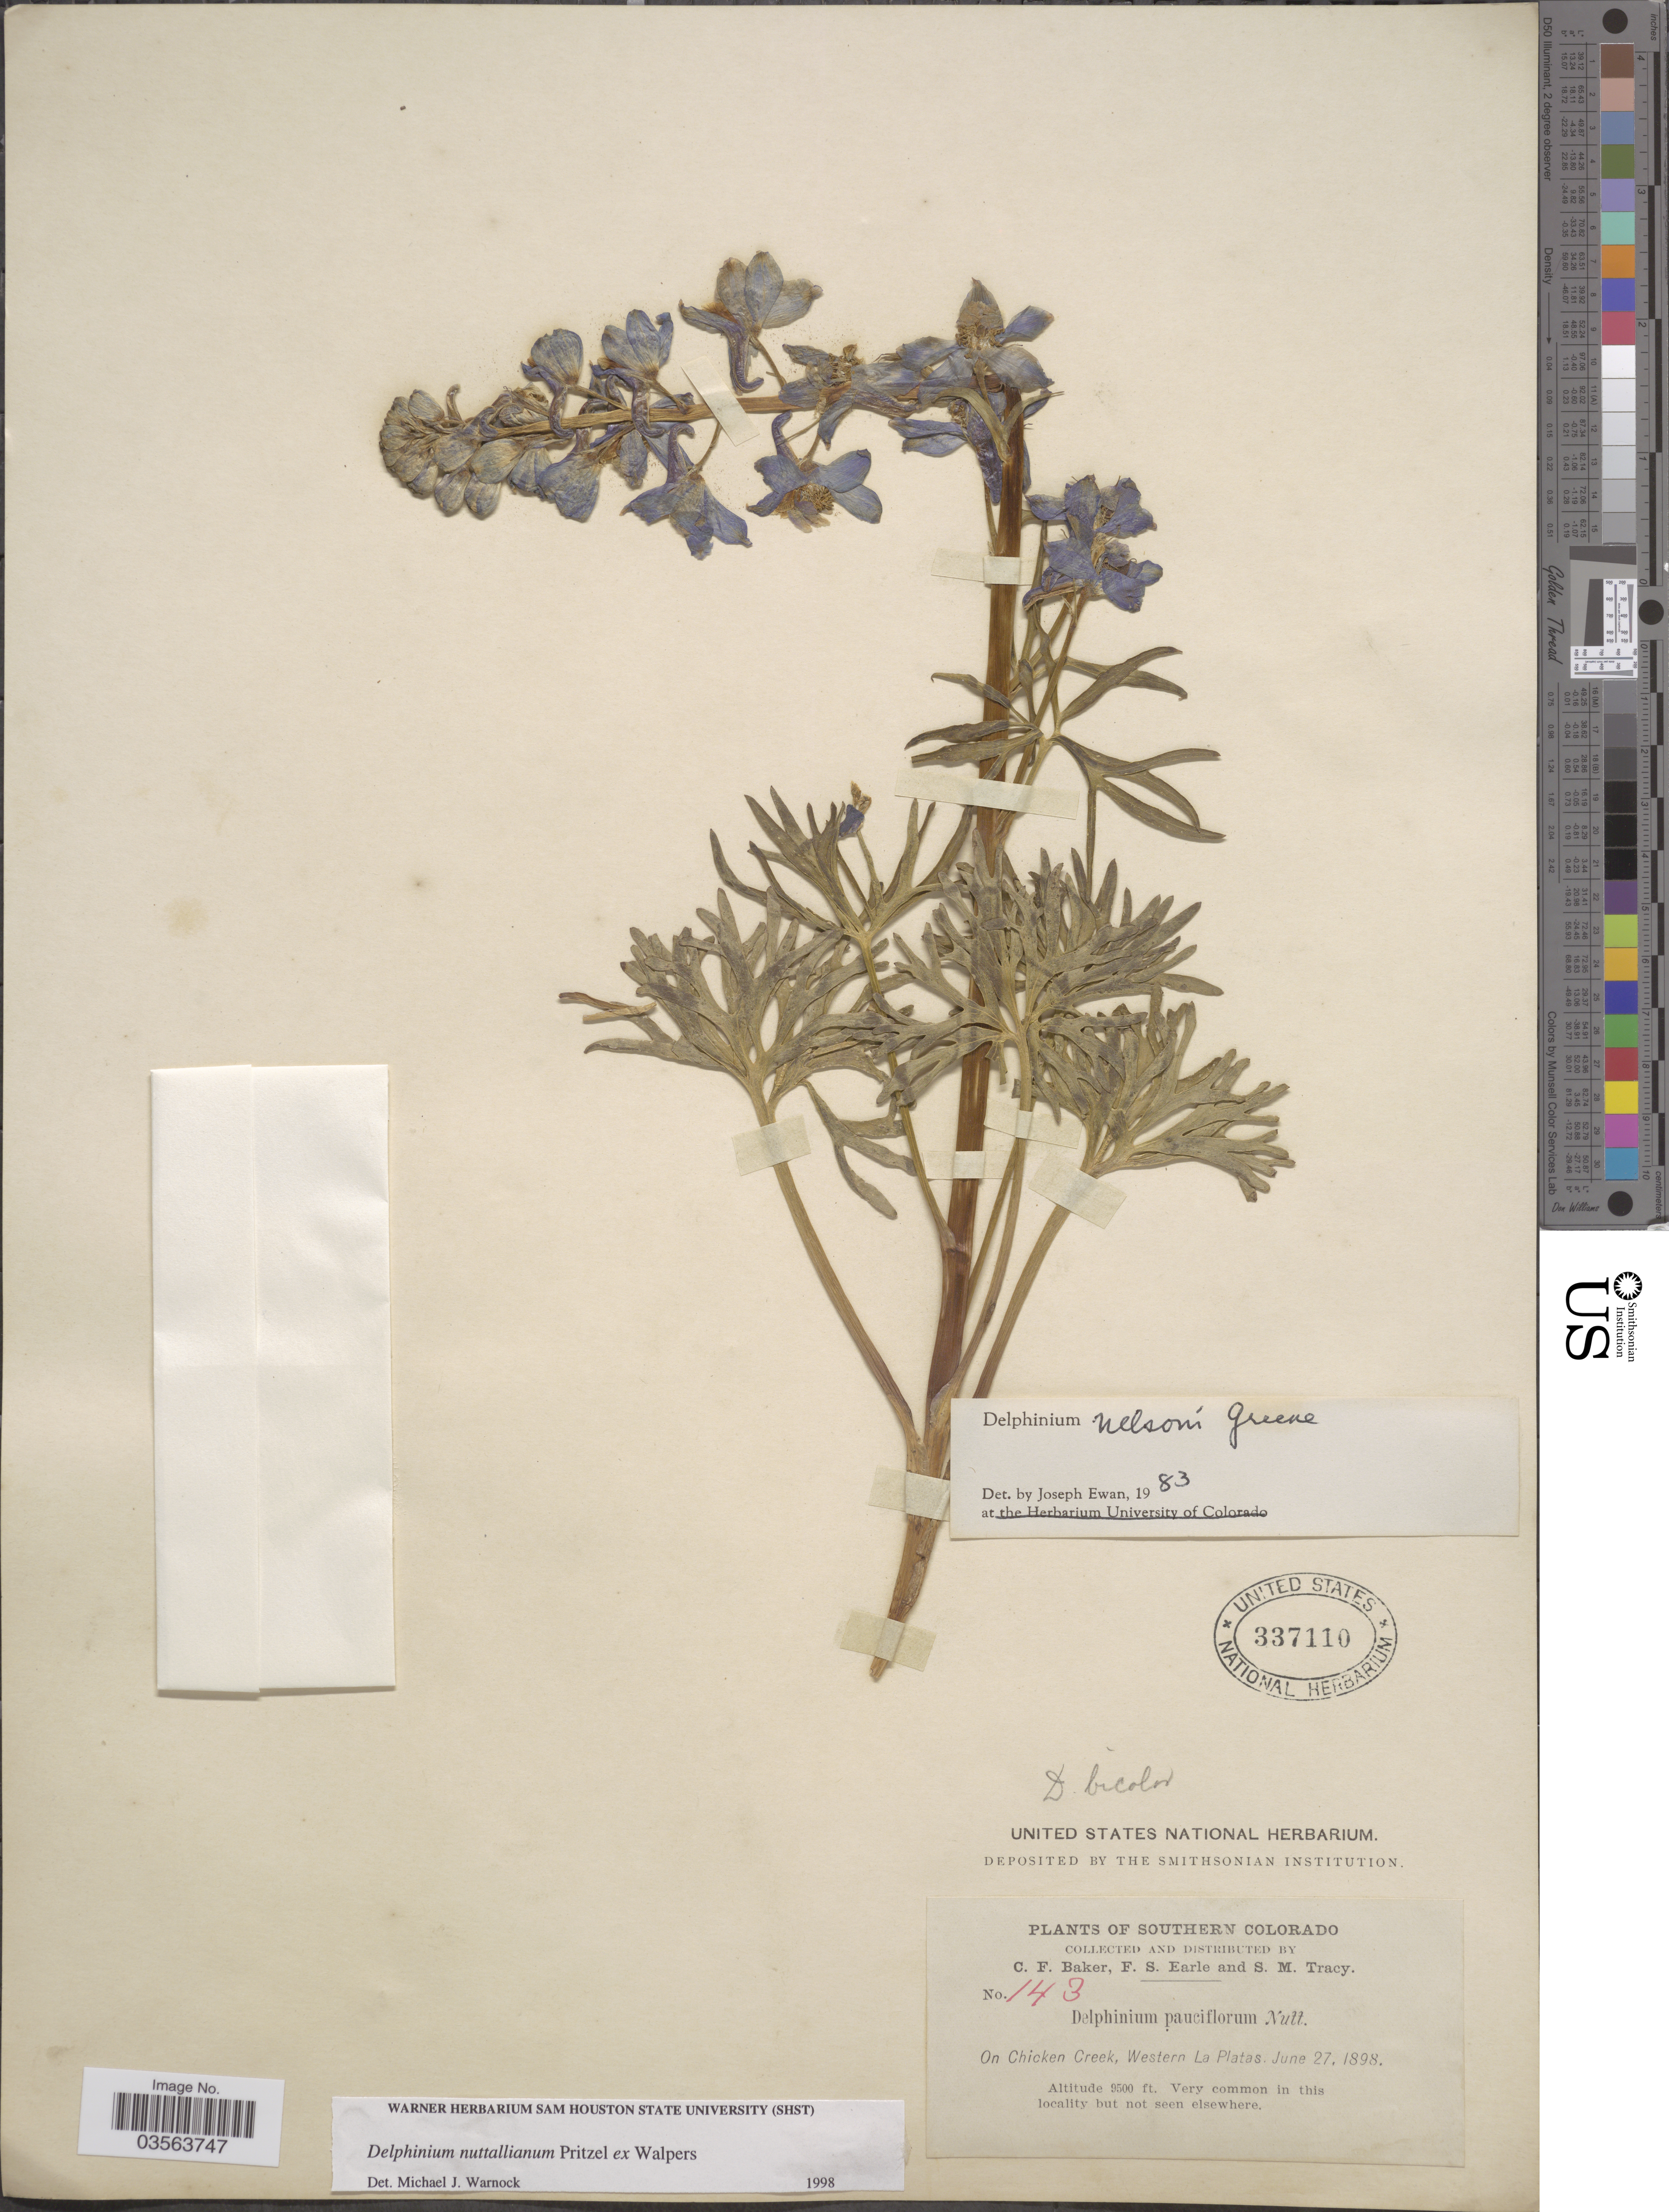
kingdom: Plantae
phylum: Tracheophyta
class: Magnoliopsida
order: Ranunculales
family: Ranunculaceae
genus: Delphinium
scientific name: Delphinium nuttallianum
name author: E. Pritz. ex Walpers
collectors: C. F. Baker, F. S. Earle & S. M. Tracy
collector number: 143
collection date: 1898-06-27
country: United States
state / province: Colorado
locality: Southern Colorado. On Chicken Creek, Western La Platas.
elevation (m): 2896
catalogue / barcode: US 337110